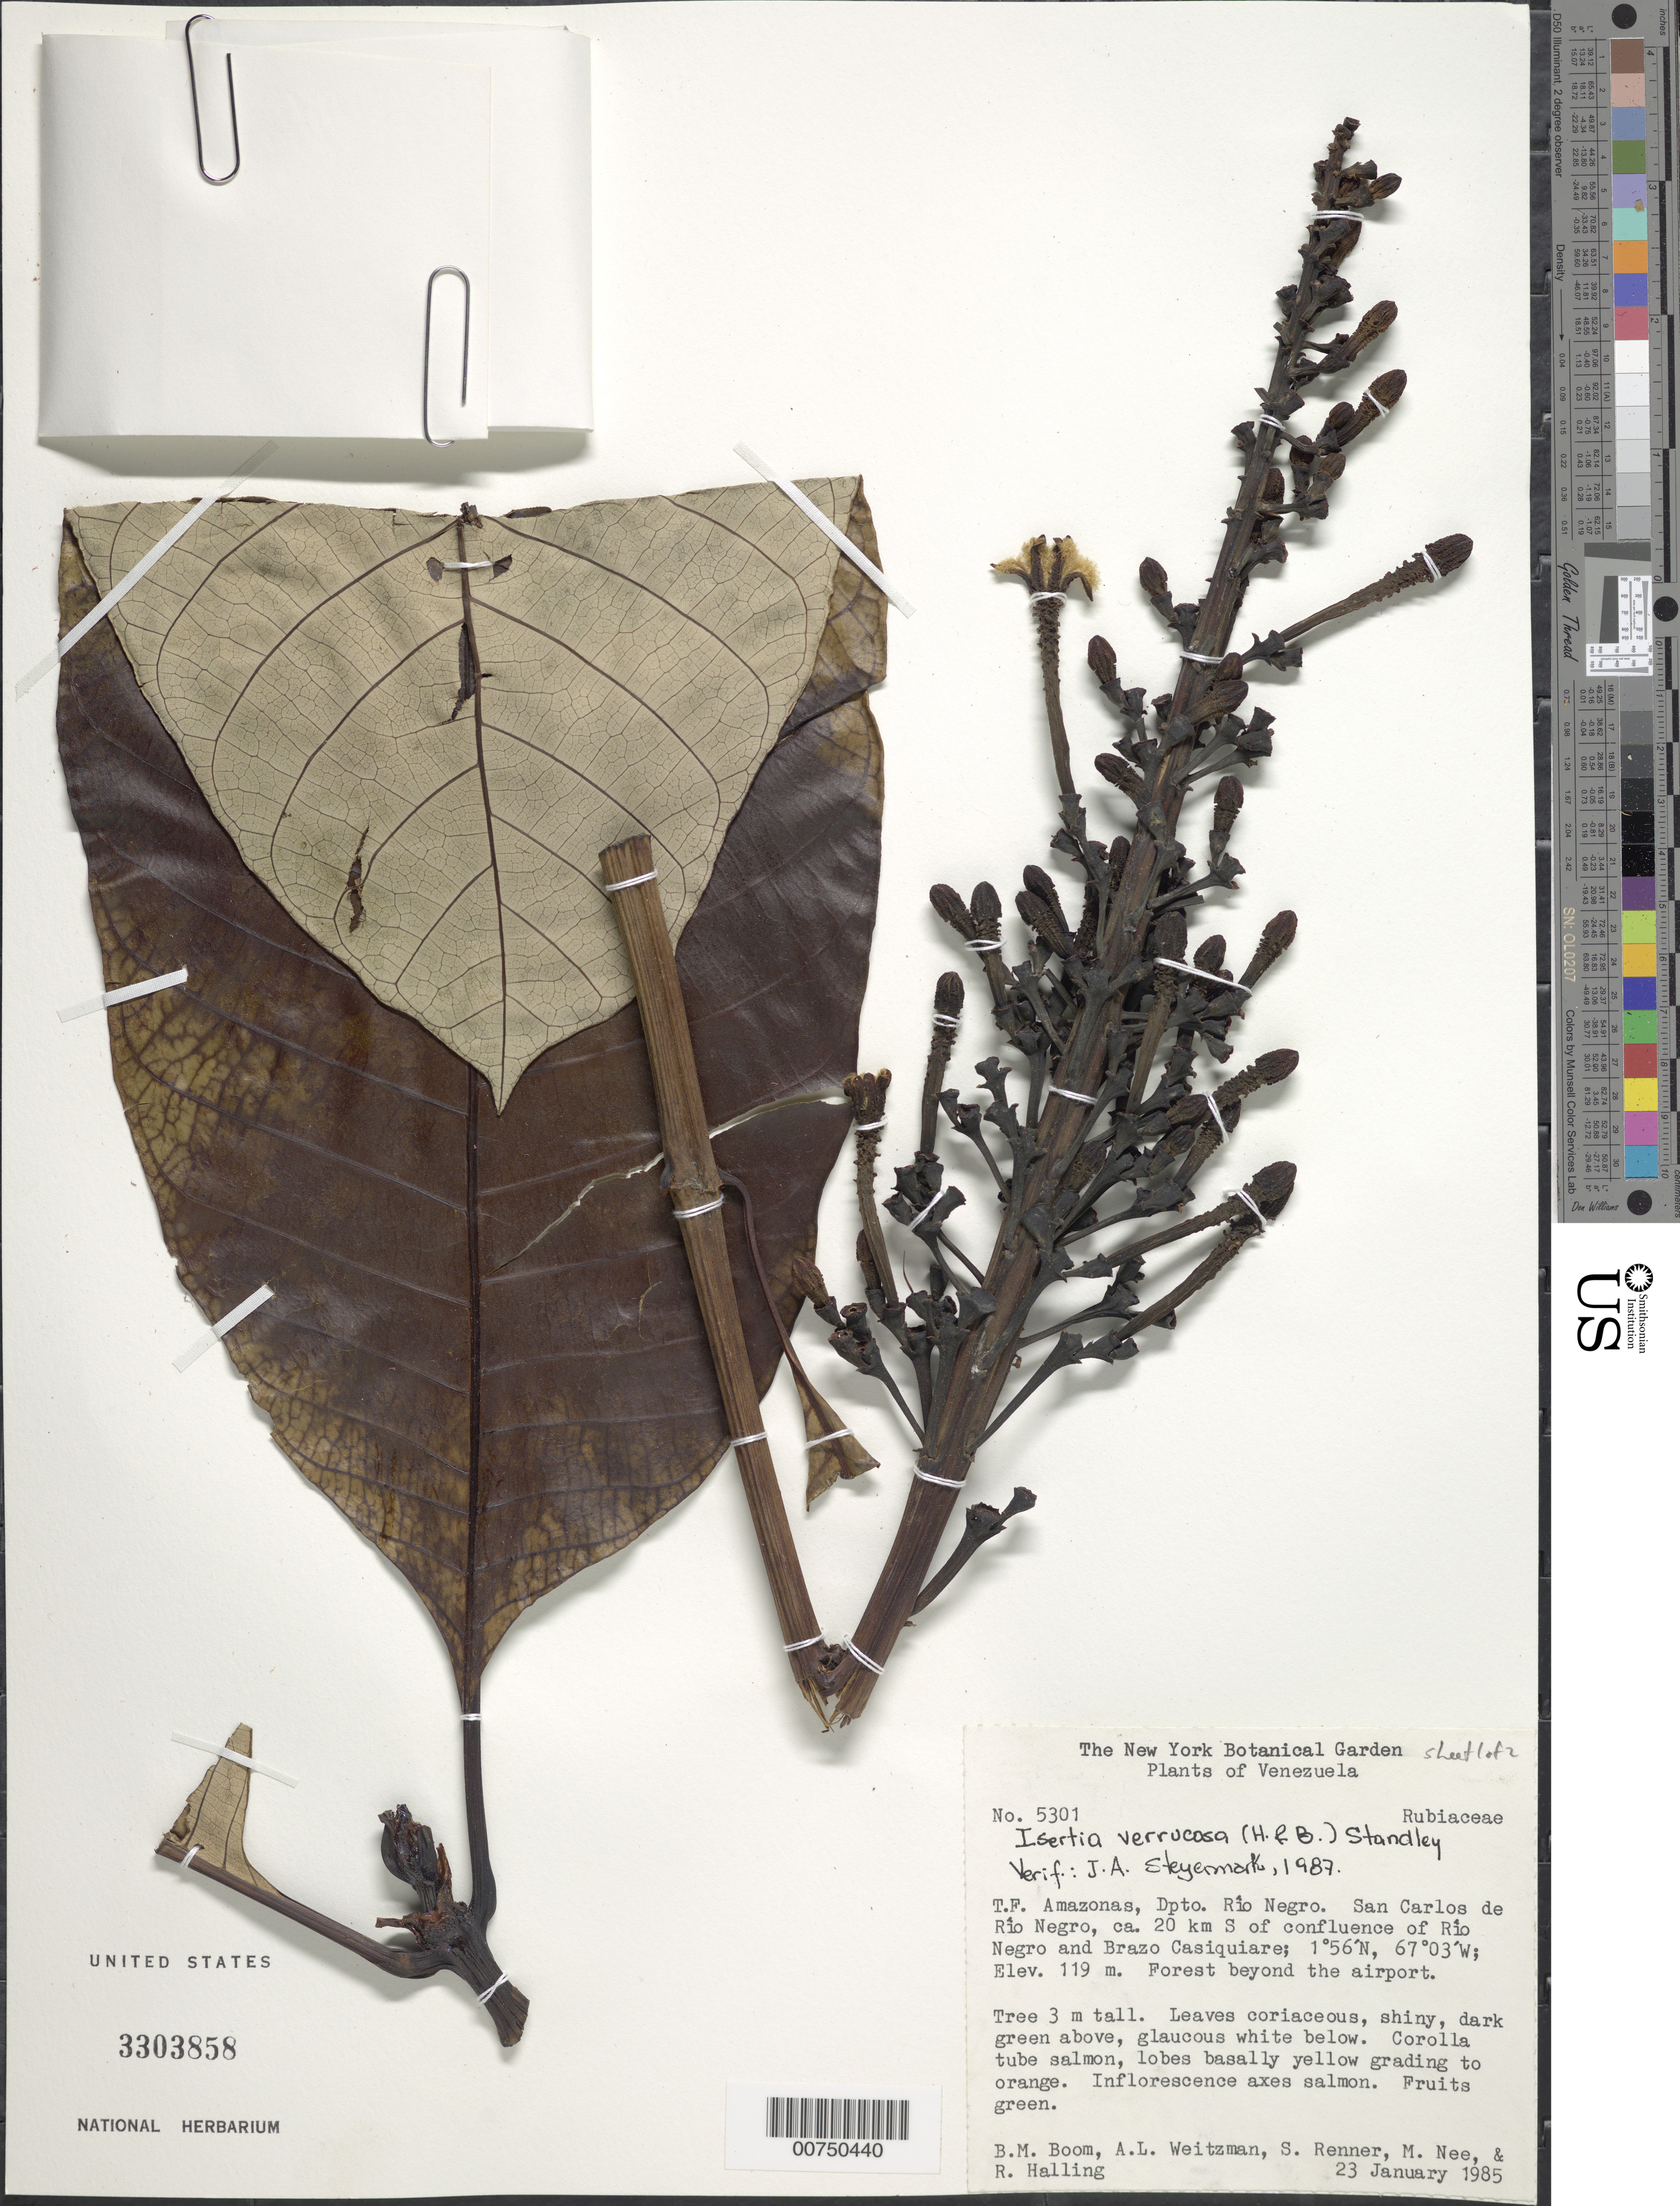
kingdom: Plantae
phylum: Tracheophyta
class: Magnoliopsida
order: Gentianales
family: Rubiaceae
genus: Isertia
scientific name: Isertia verrucosa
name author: (Bonpl.) Standl.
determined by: Steyermark, Julian A., (VEN)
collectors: B. M. Boom, A. L. Weitzman, S. S. Renner, M. Nee & R. Halling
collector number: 5301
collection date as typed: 23-Jan-85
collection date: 1985-01-23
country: Venezuela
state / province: Amazonas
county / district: Río Negro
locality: San Carlos de Río Negro, ca. 20 km S of confl. of Río Negro and Brazo Casiquiare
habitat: Forest beyond airport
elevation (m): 119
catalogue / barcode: US 3303858